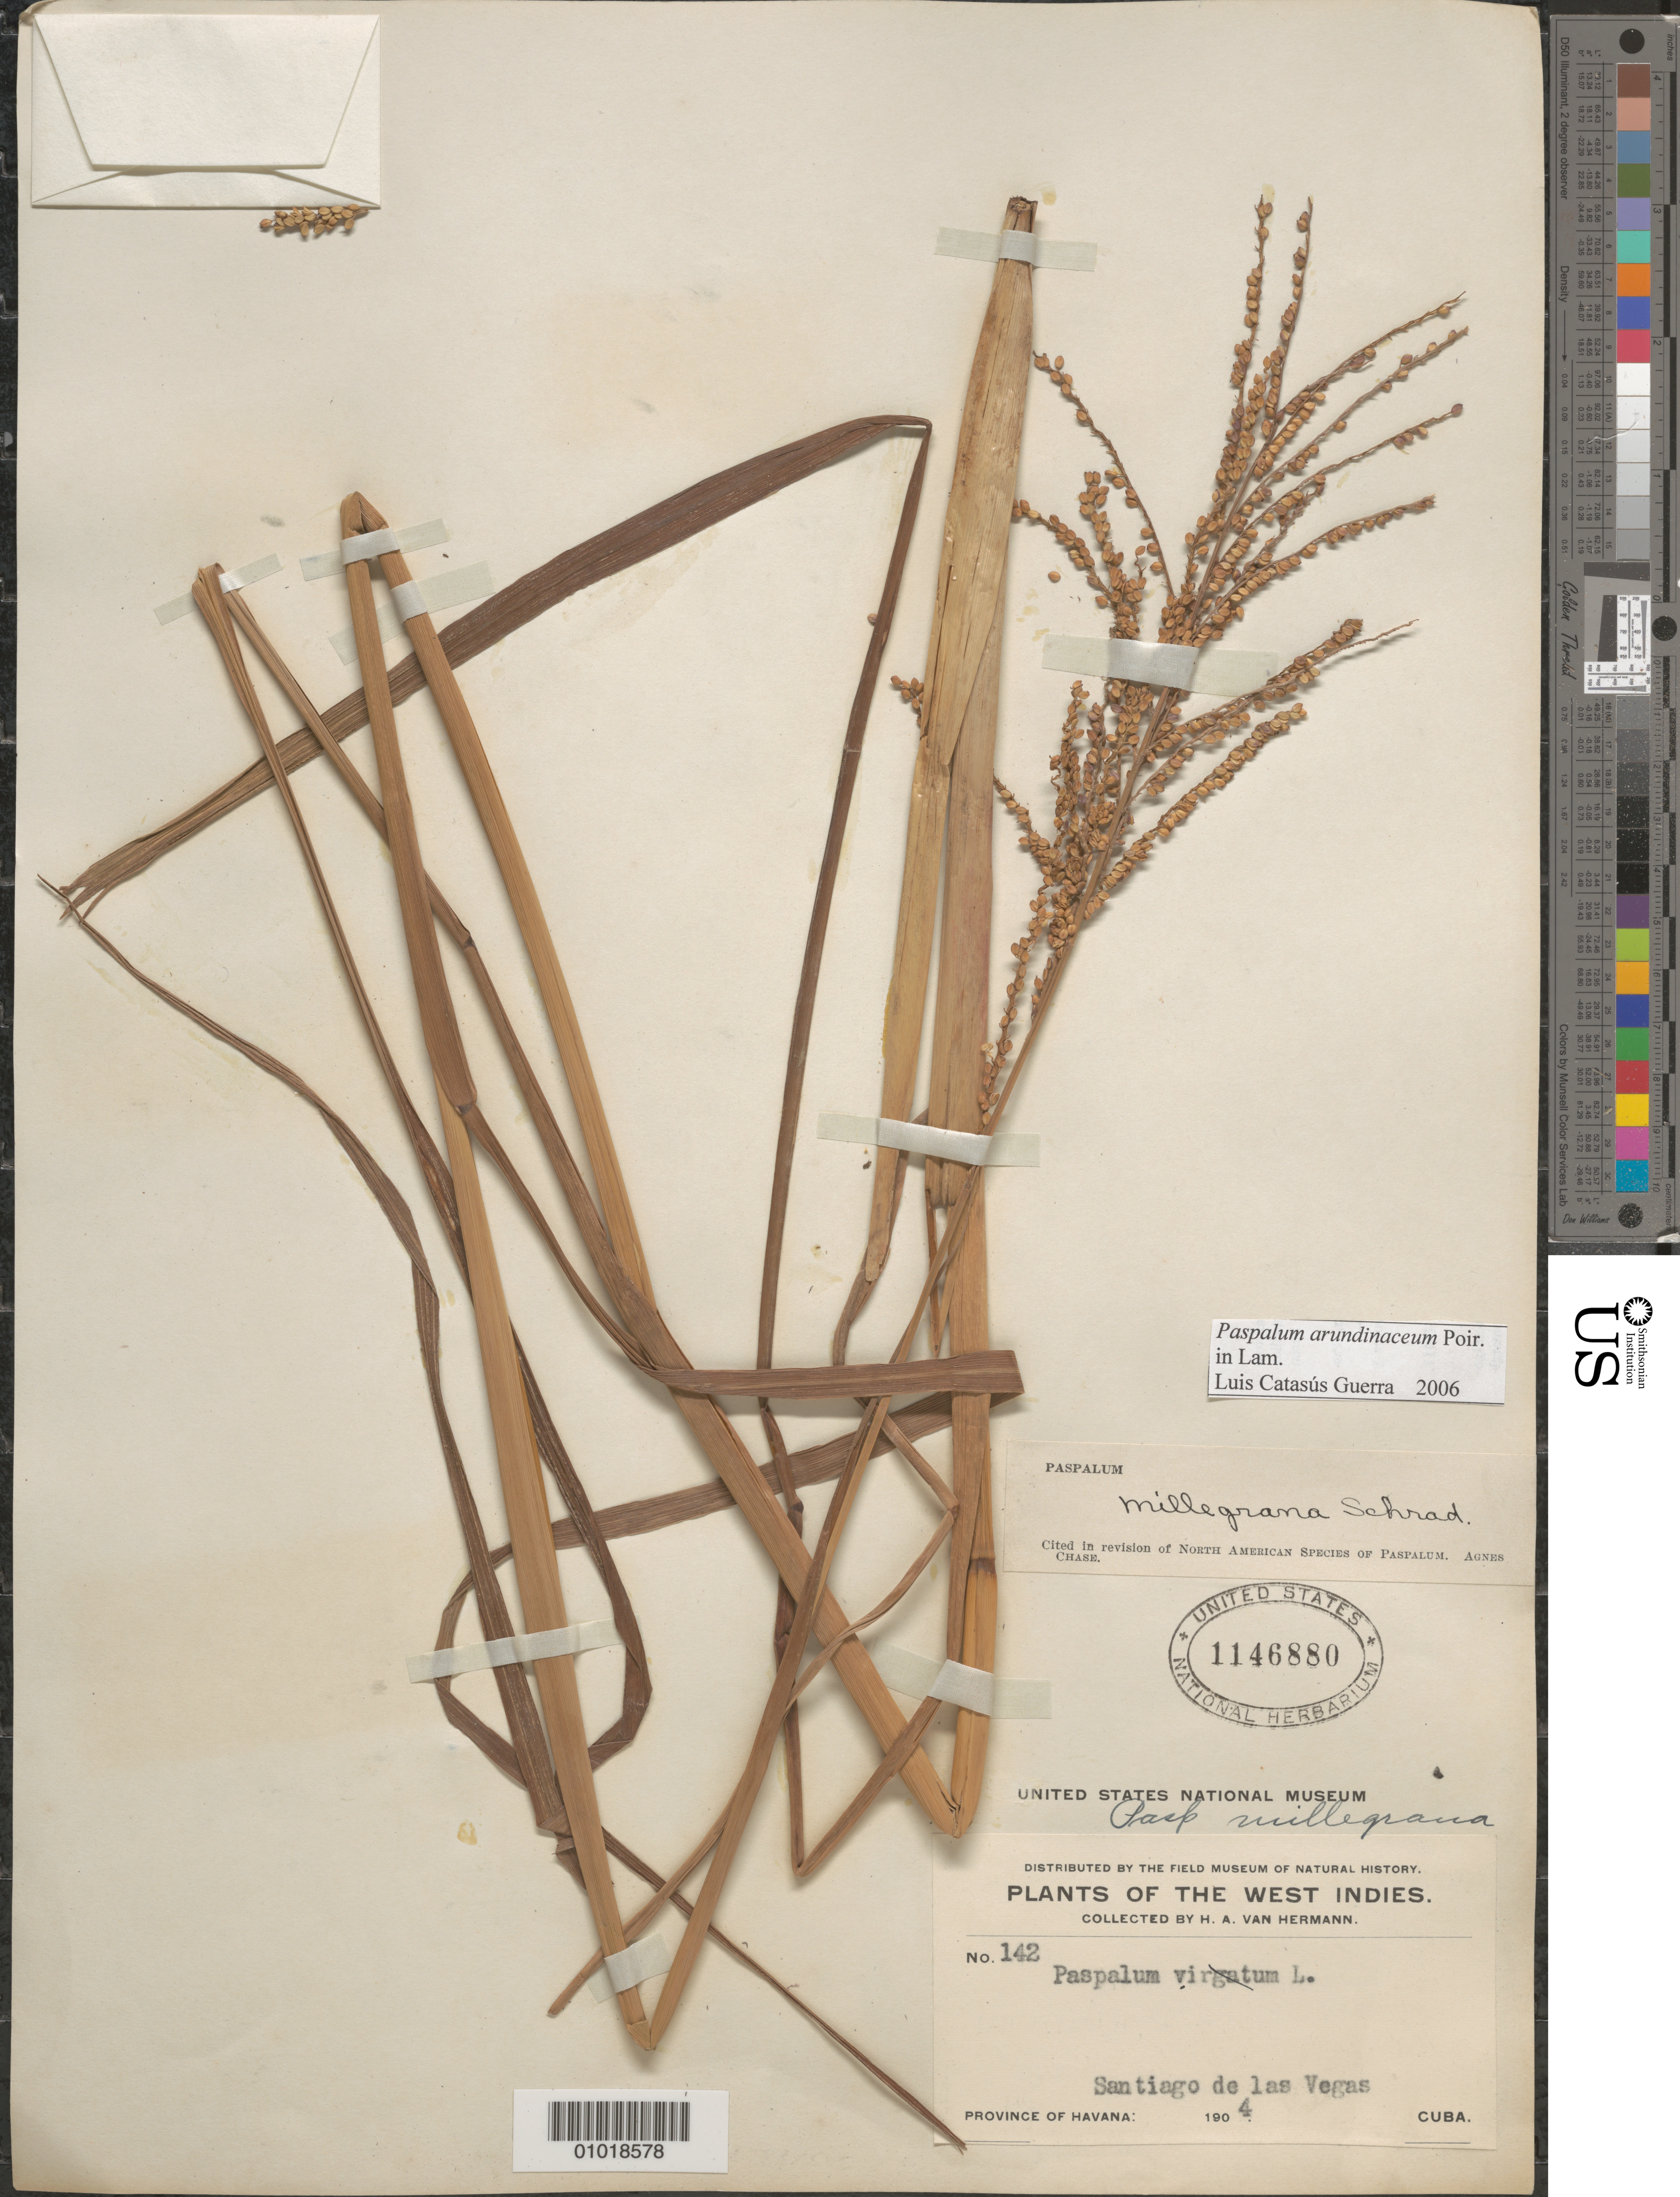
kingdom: Plantae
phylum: Tracheophyta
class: Liliopsida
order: Poales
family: Poaceae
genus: Paspalum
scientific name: Paspalum arundinaceum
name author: Poir.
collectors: H. A. Van Hermann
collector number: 142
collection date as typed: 1904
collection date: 1904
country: Cuba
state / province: La Habana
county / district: Municipio Boyeros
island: Cuba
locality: Santiago de las Vegas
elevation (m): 97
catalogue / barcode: US 1146880